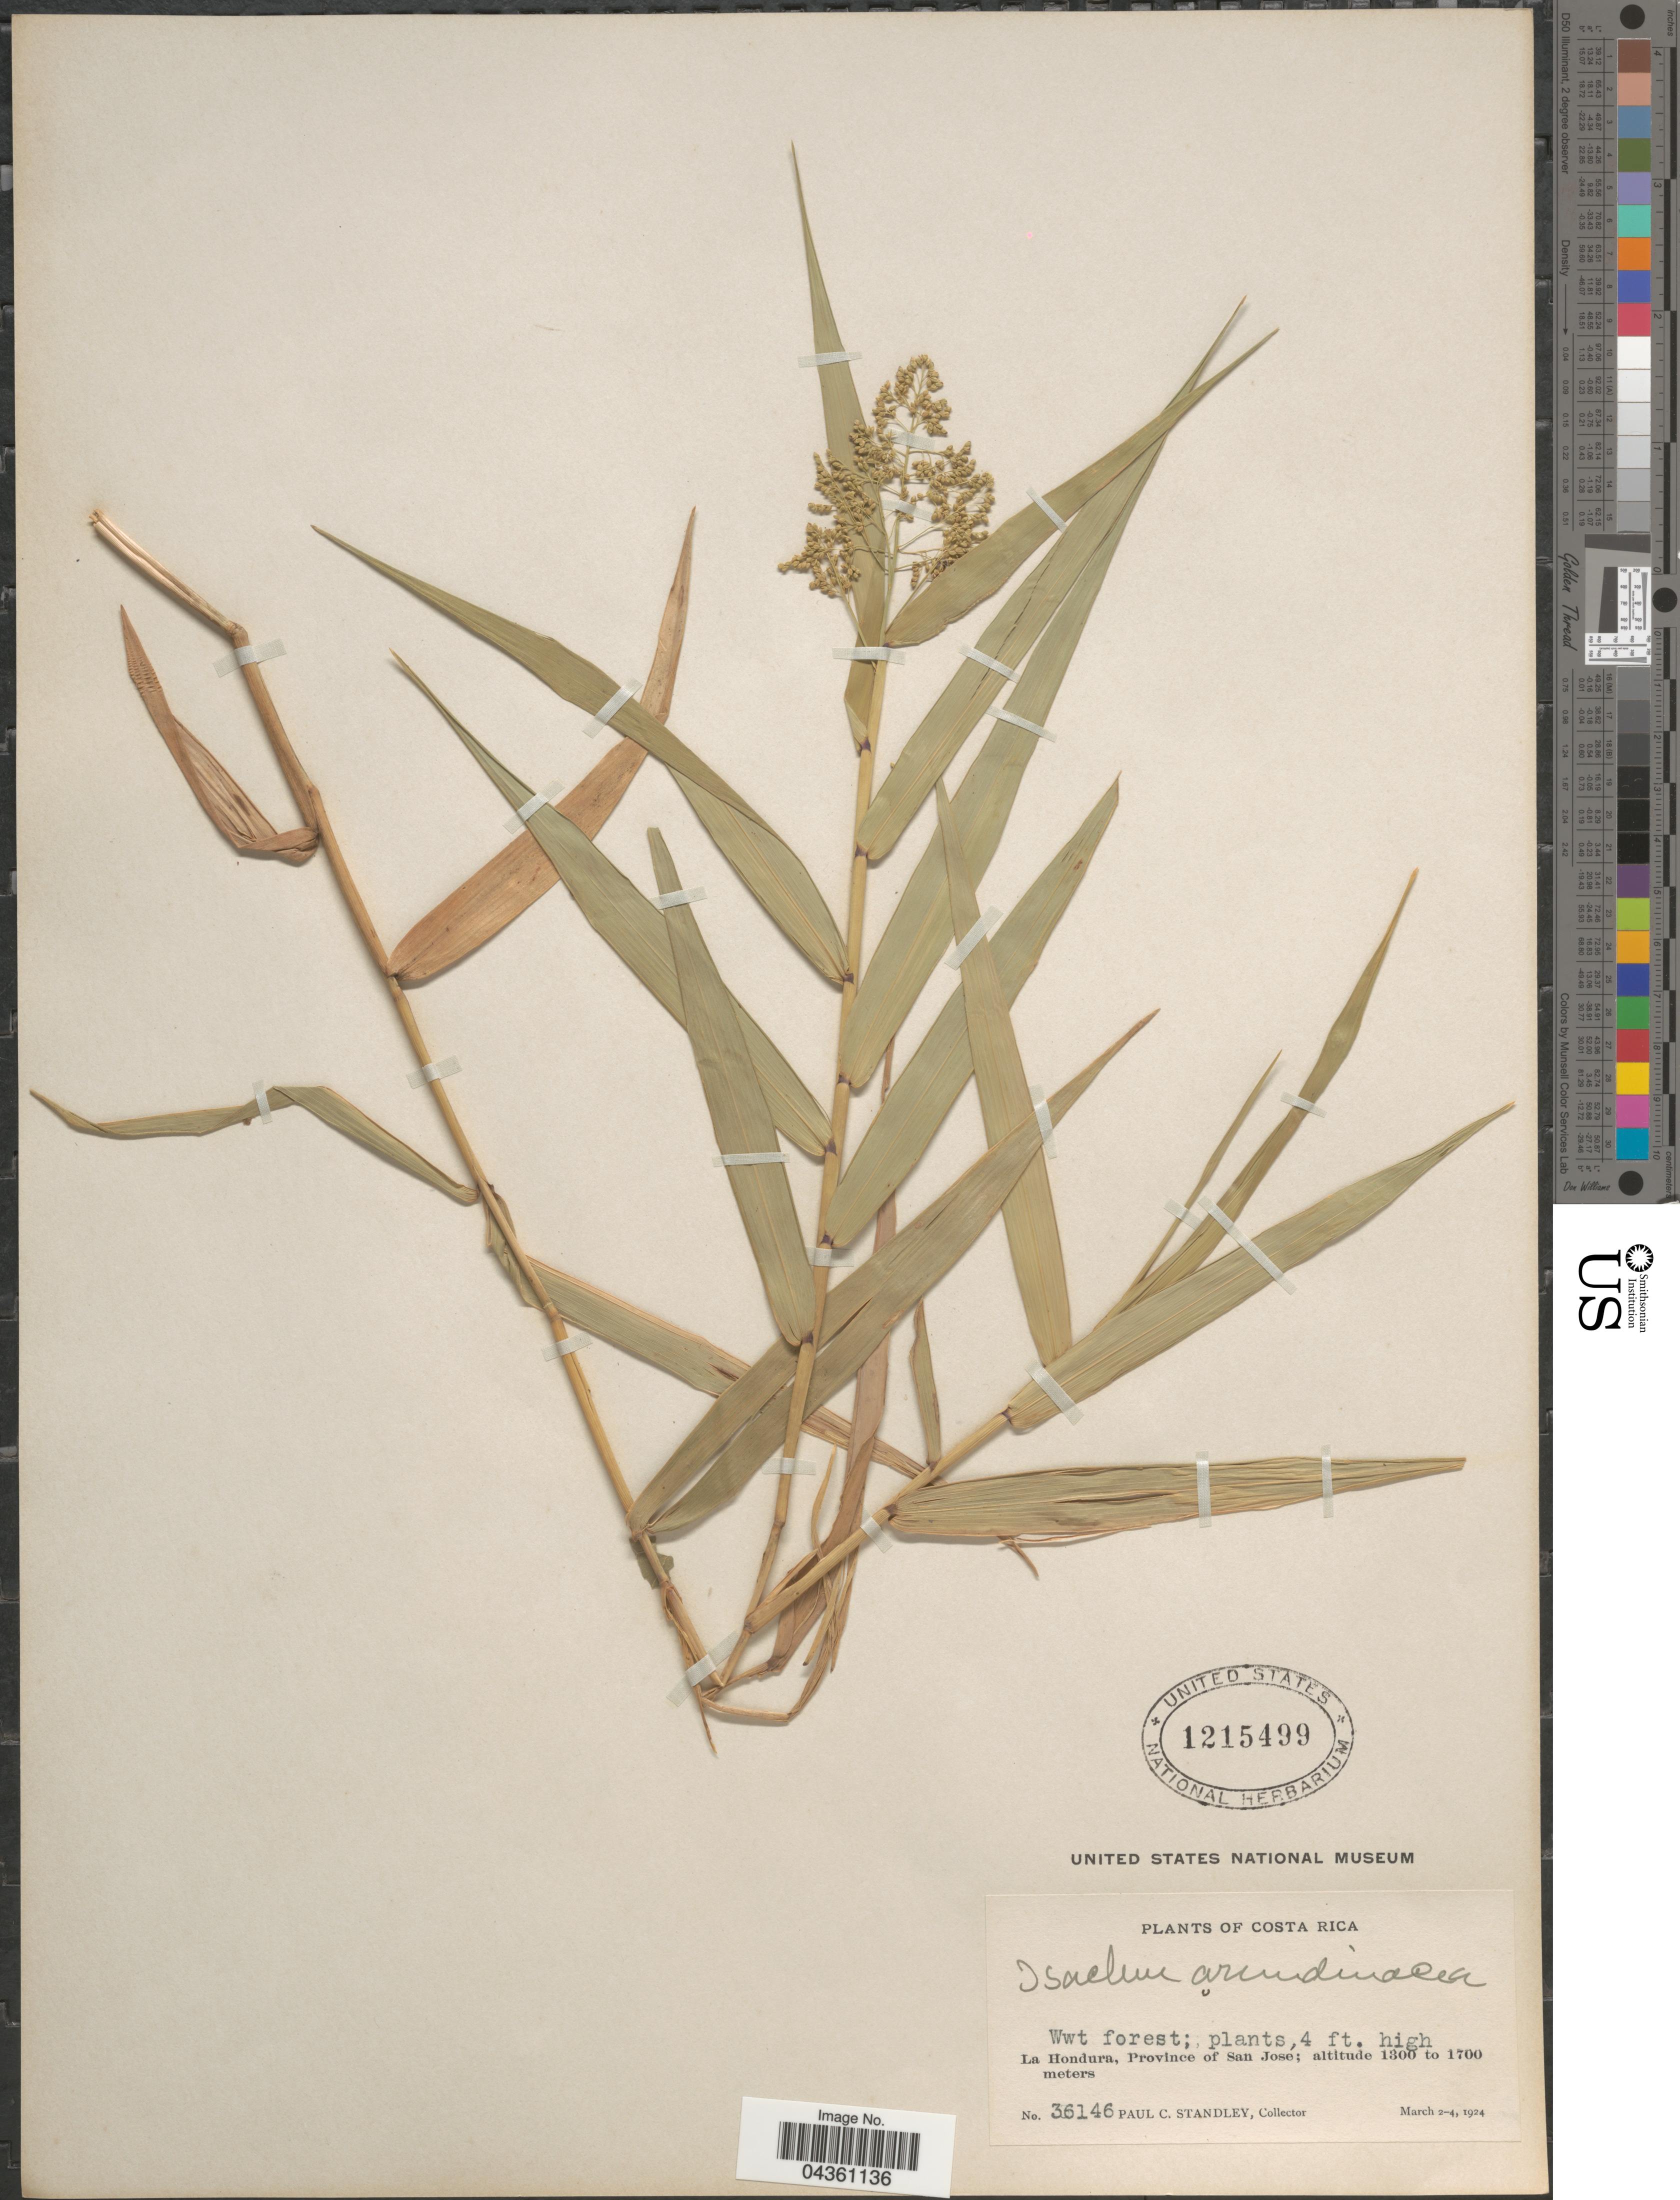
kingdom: Plantae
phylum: Tracheophyta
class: Liliopsida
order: Poales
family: Poaceae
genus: Isachne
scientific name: Isachne arundinacea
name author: (Sw.) Griseb.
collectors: P. C. Standley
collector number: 36146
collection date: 1924-03-02/1924-03-04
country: Costa Rica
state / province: San José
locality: La Hondura.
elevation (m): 1300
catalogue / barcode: US 1215499